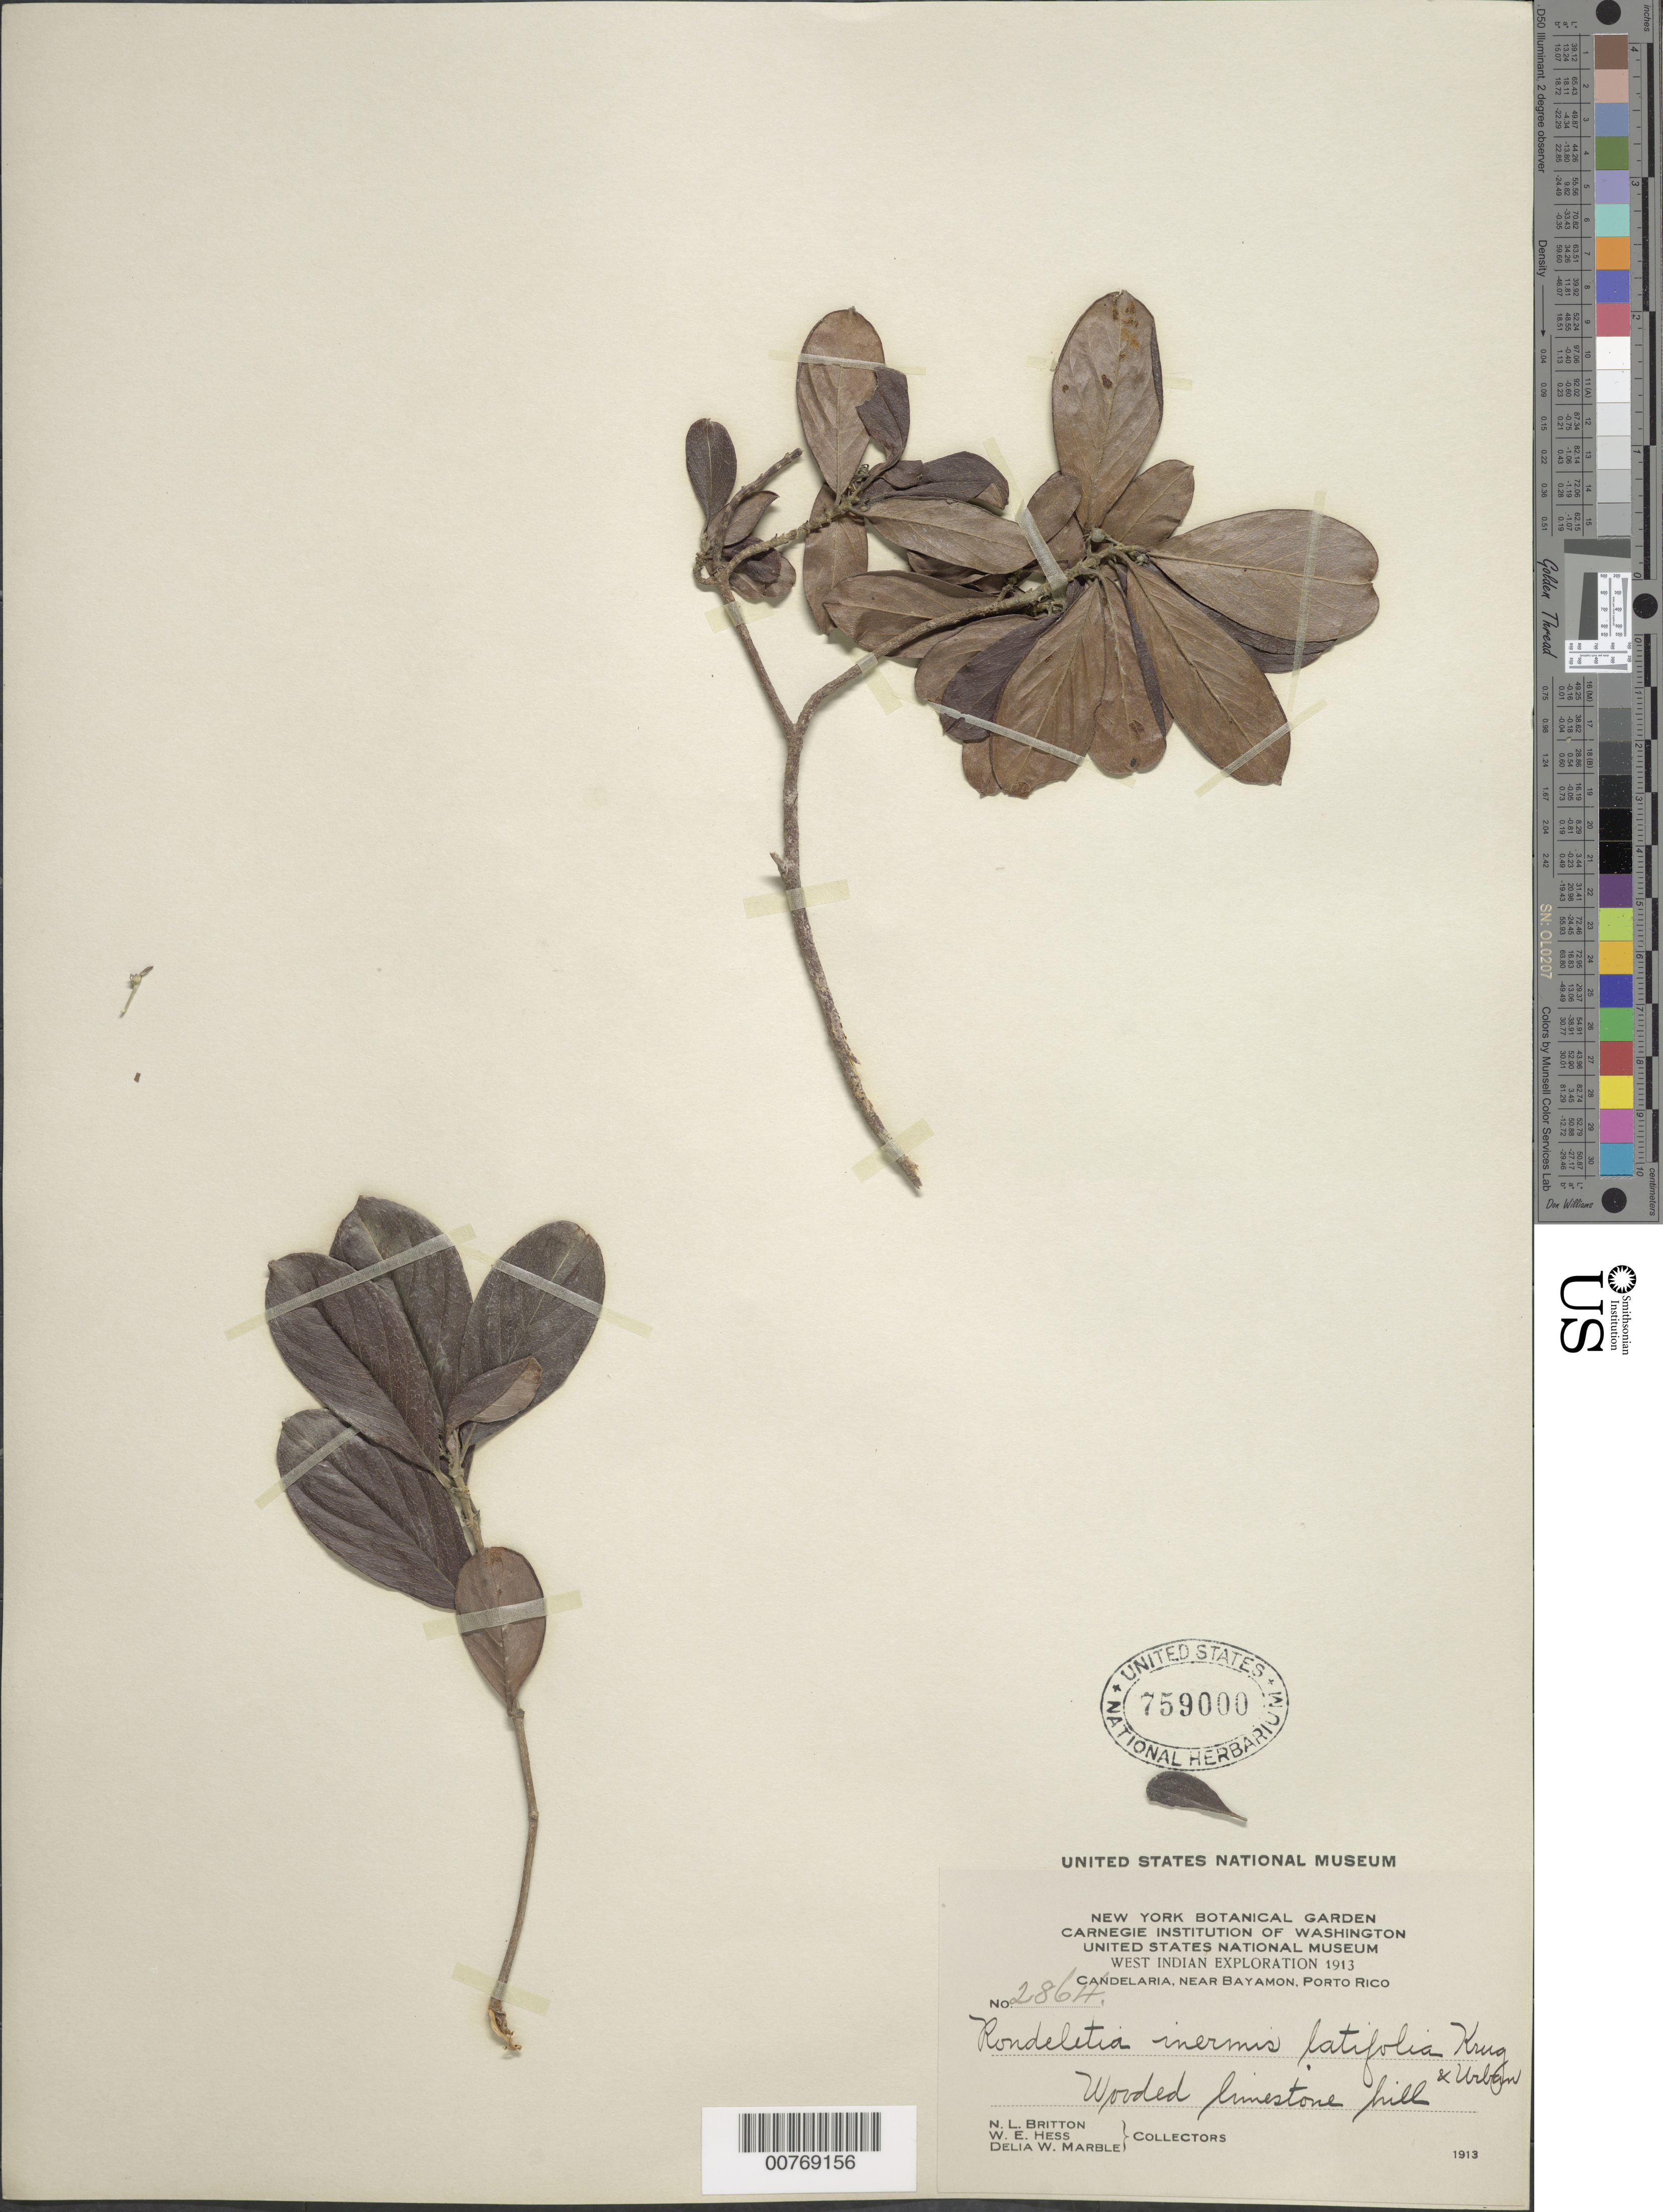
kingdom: Plantae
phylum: Tracheophyta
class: Magnoliopsida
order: Gentianales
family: Rubiaceae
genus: Rondeletia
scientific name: Rondeletia inermis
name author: (Spreng.) Krug & Urb.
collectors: N. Britton, W. Hess & D. W. Marble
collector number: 2864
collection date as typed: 1913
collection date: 1913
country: Puerto Rico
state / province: Toa Baja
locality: Candelaria, near Bayamon; wooded limestone hill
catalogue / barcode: US 759000